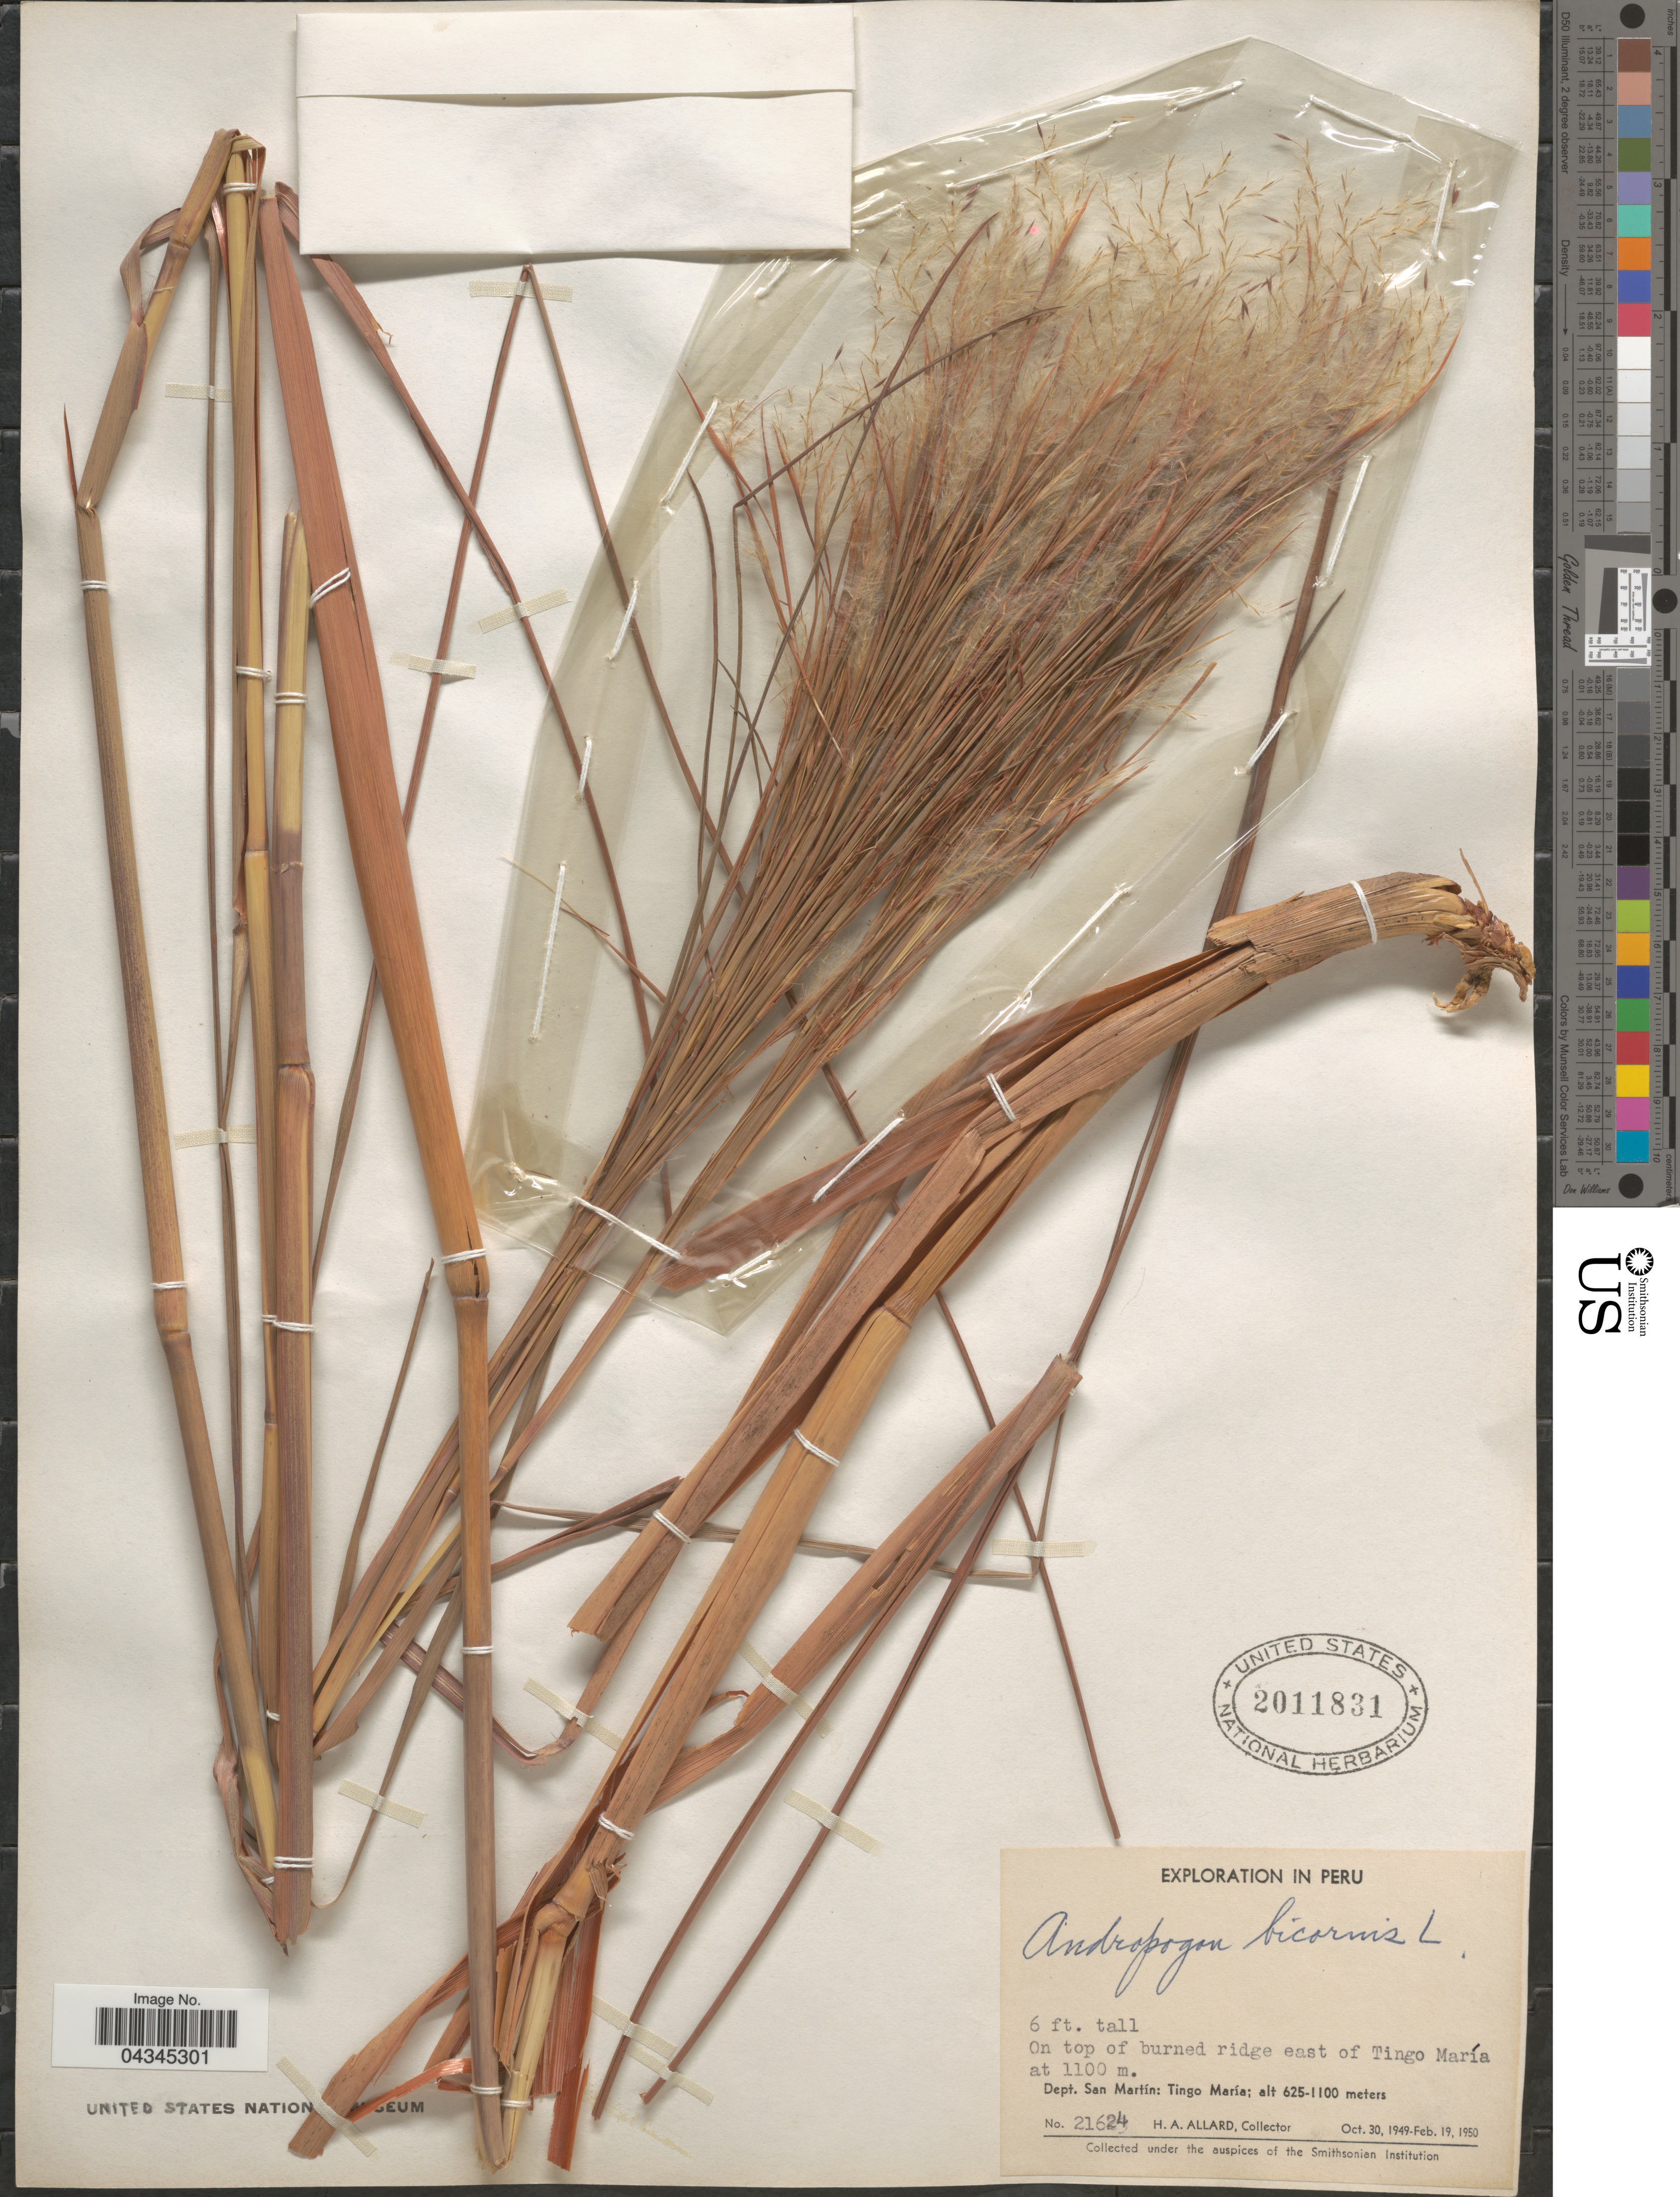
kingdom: Plantae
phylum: Tracheophyta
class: Liliopsida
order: Poales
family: Poaceae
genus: Andropogon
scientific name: Andropogon bicornis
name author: L.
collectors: H. A. Allard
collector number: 21624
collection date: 1949-10-30/1950-02-19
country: Peru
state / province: San Martín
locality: Exploration In Peru. On top of burned ridge east of Tingo María. Dept. San Martín: Tingo María.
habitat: on top of burned ridge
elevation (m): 625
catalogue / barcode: US 2011831